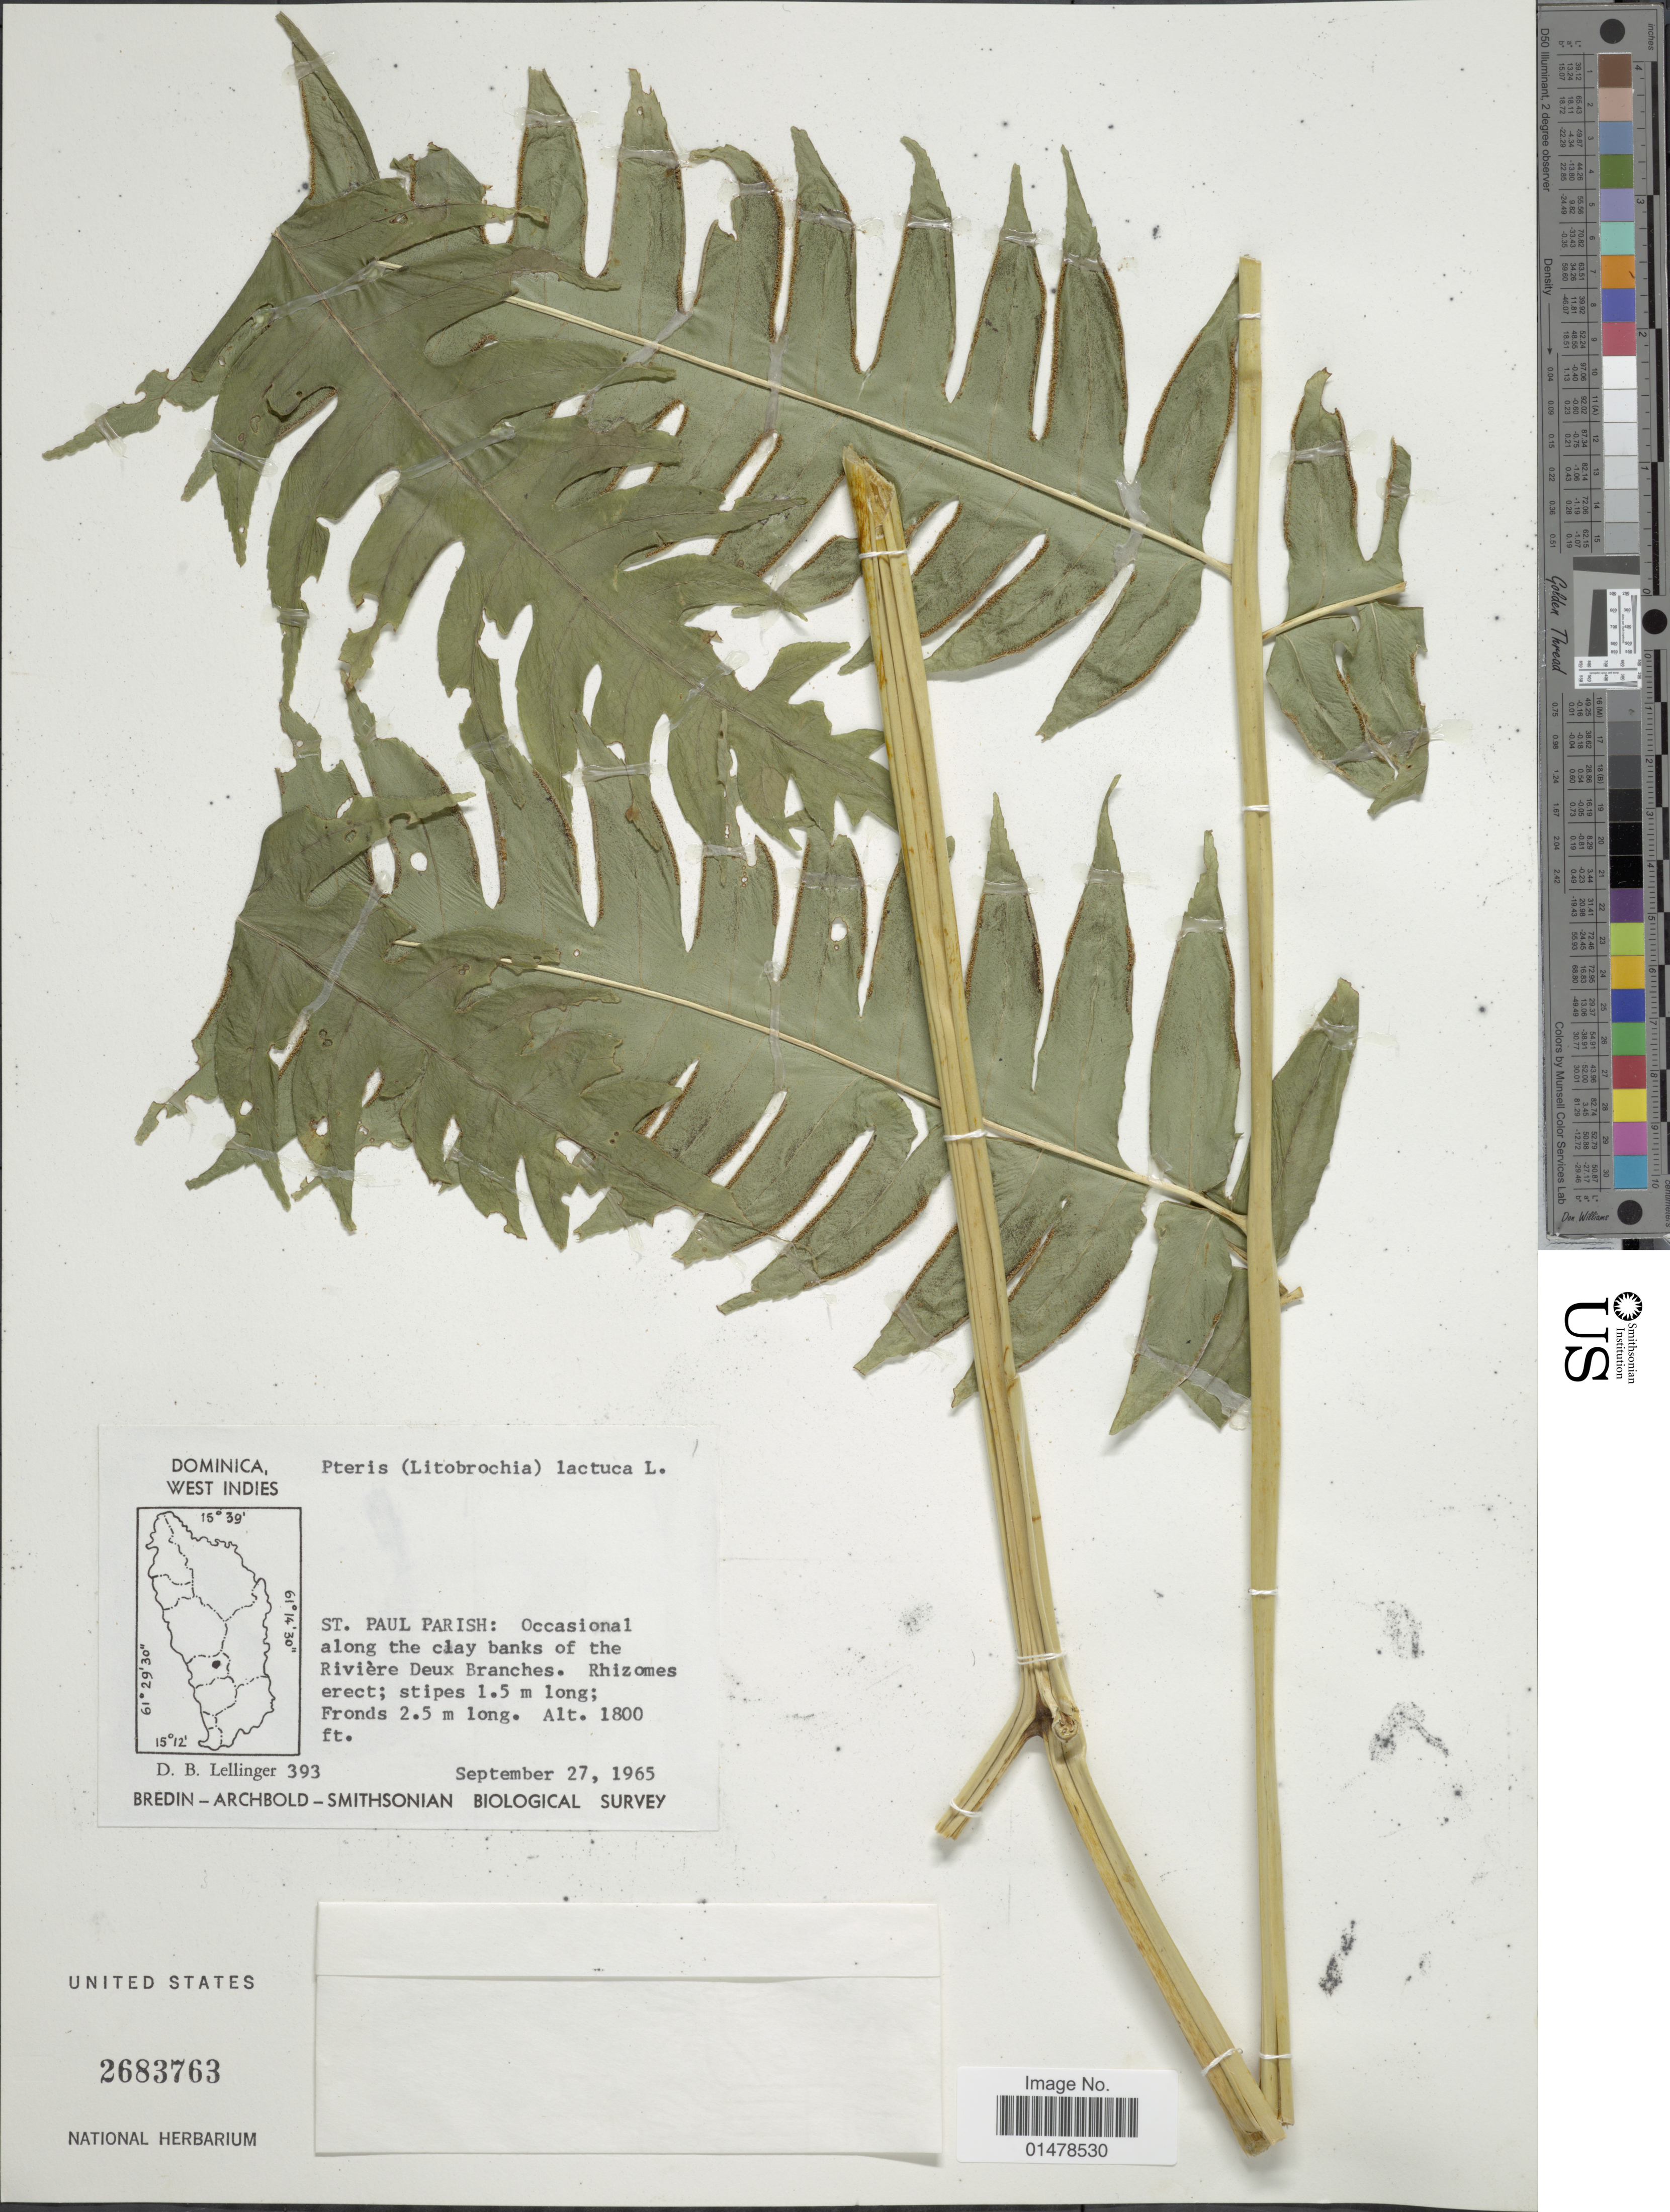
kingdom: Plantae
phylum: Tracheophyta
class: Polypodiopsida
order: Polypodiales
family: Pteridaceae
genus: Pteris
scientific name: Pteris arborea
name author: L.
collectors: D. B. Lellinger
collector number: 393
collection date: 1965-09-27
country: Dominica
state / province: St. Paul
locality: St Paul Parish: Occasional along the clay banks of the Rivière Deux Branches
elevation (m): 549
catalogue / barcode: US 2683763